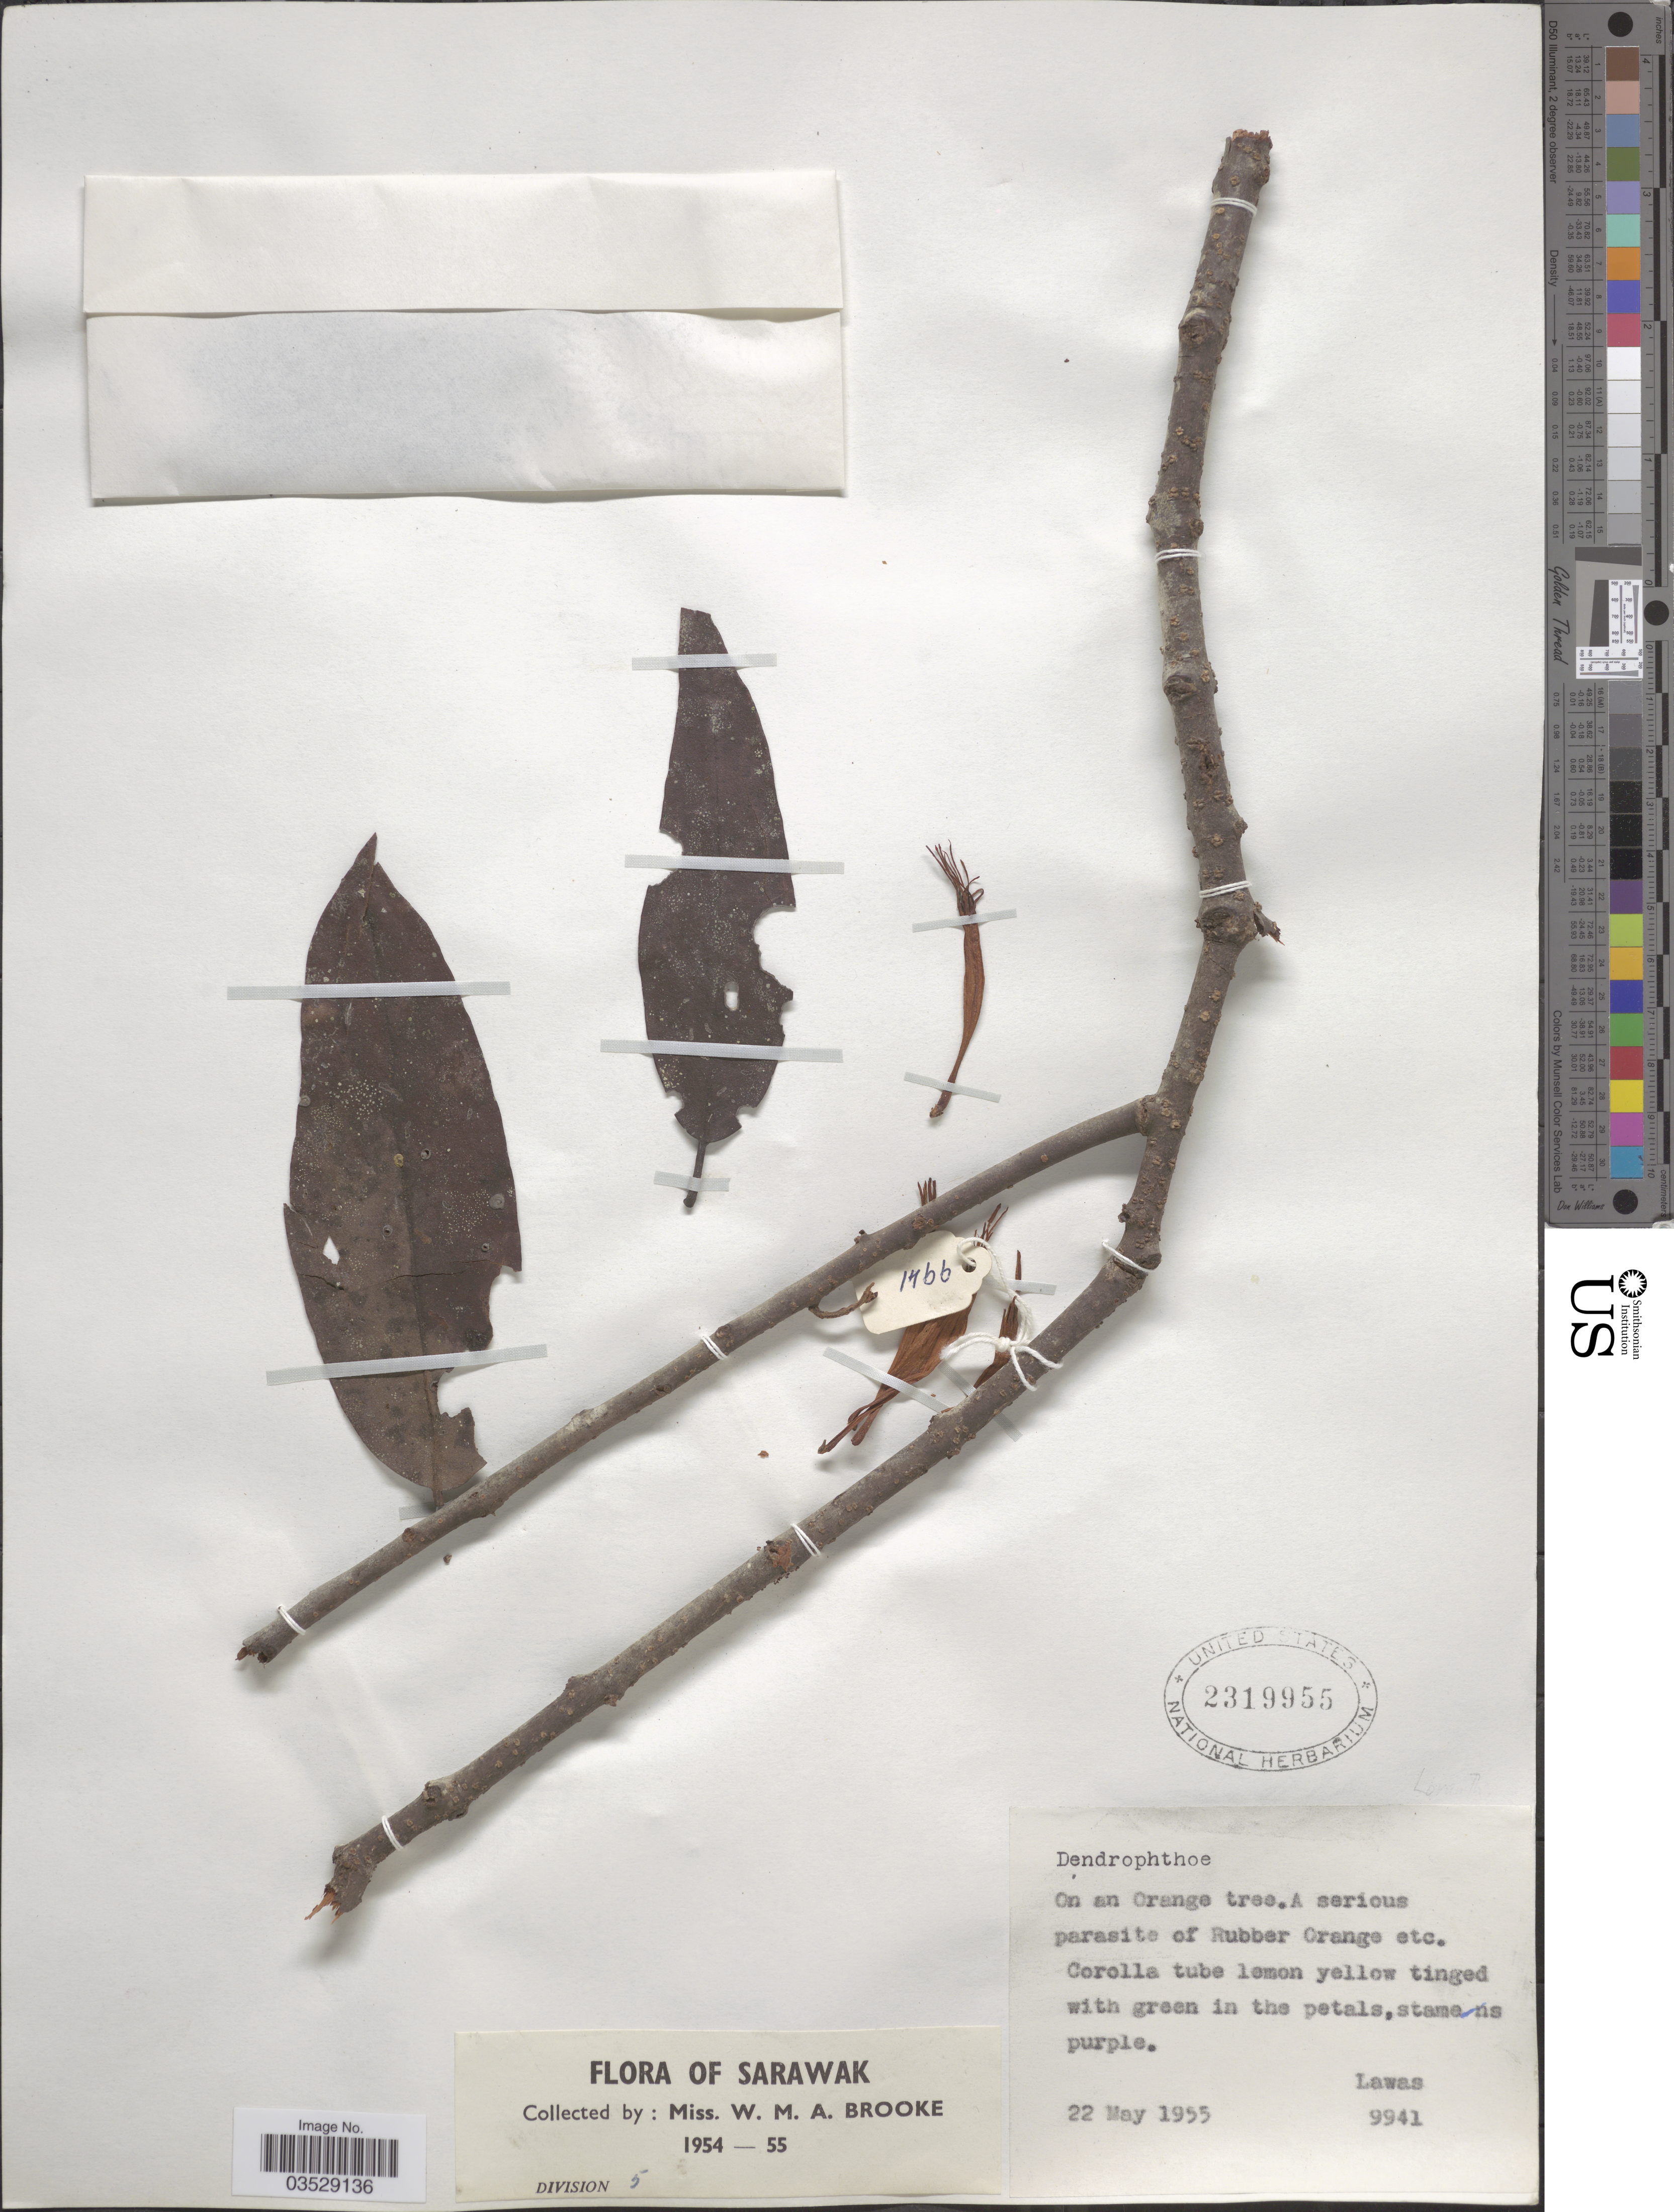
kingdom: Plantae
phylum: Tracheophyta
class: Magnoliopsida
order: Santalales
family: Loranthaceae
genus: Dendrophthoe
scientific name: Dendrophthoe sp.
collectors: W. Brooke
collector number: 9941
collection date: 1955-05-22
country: Malaysia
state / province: Sarawak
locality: Division 5. Lawas.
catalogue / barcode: US 2319955